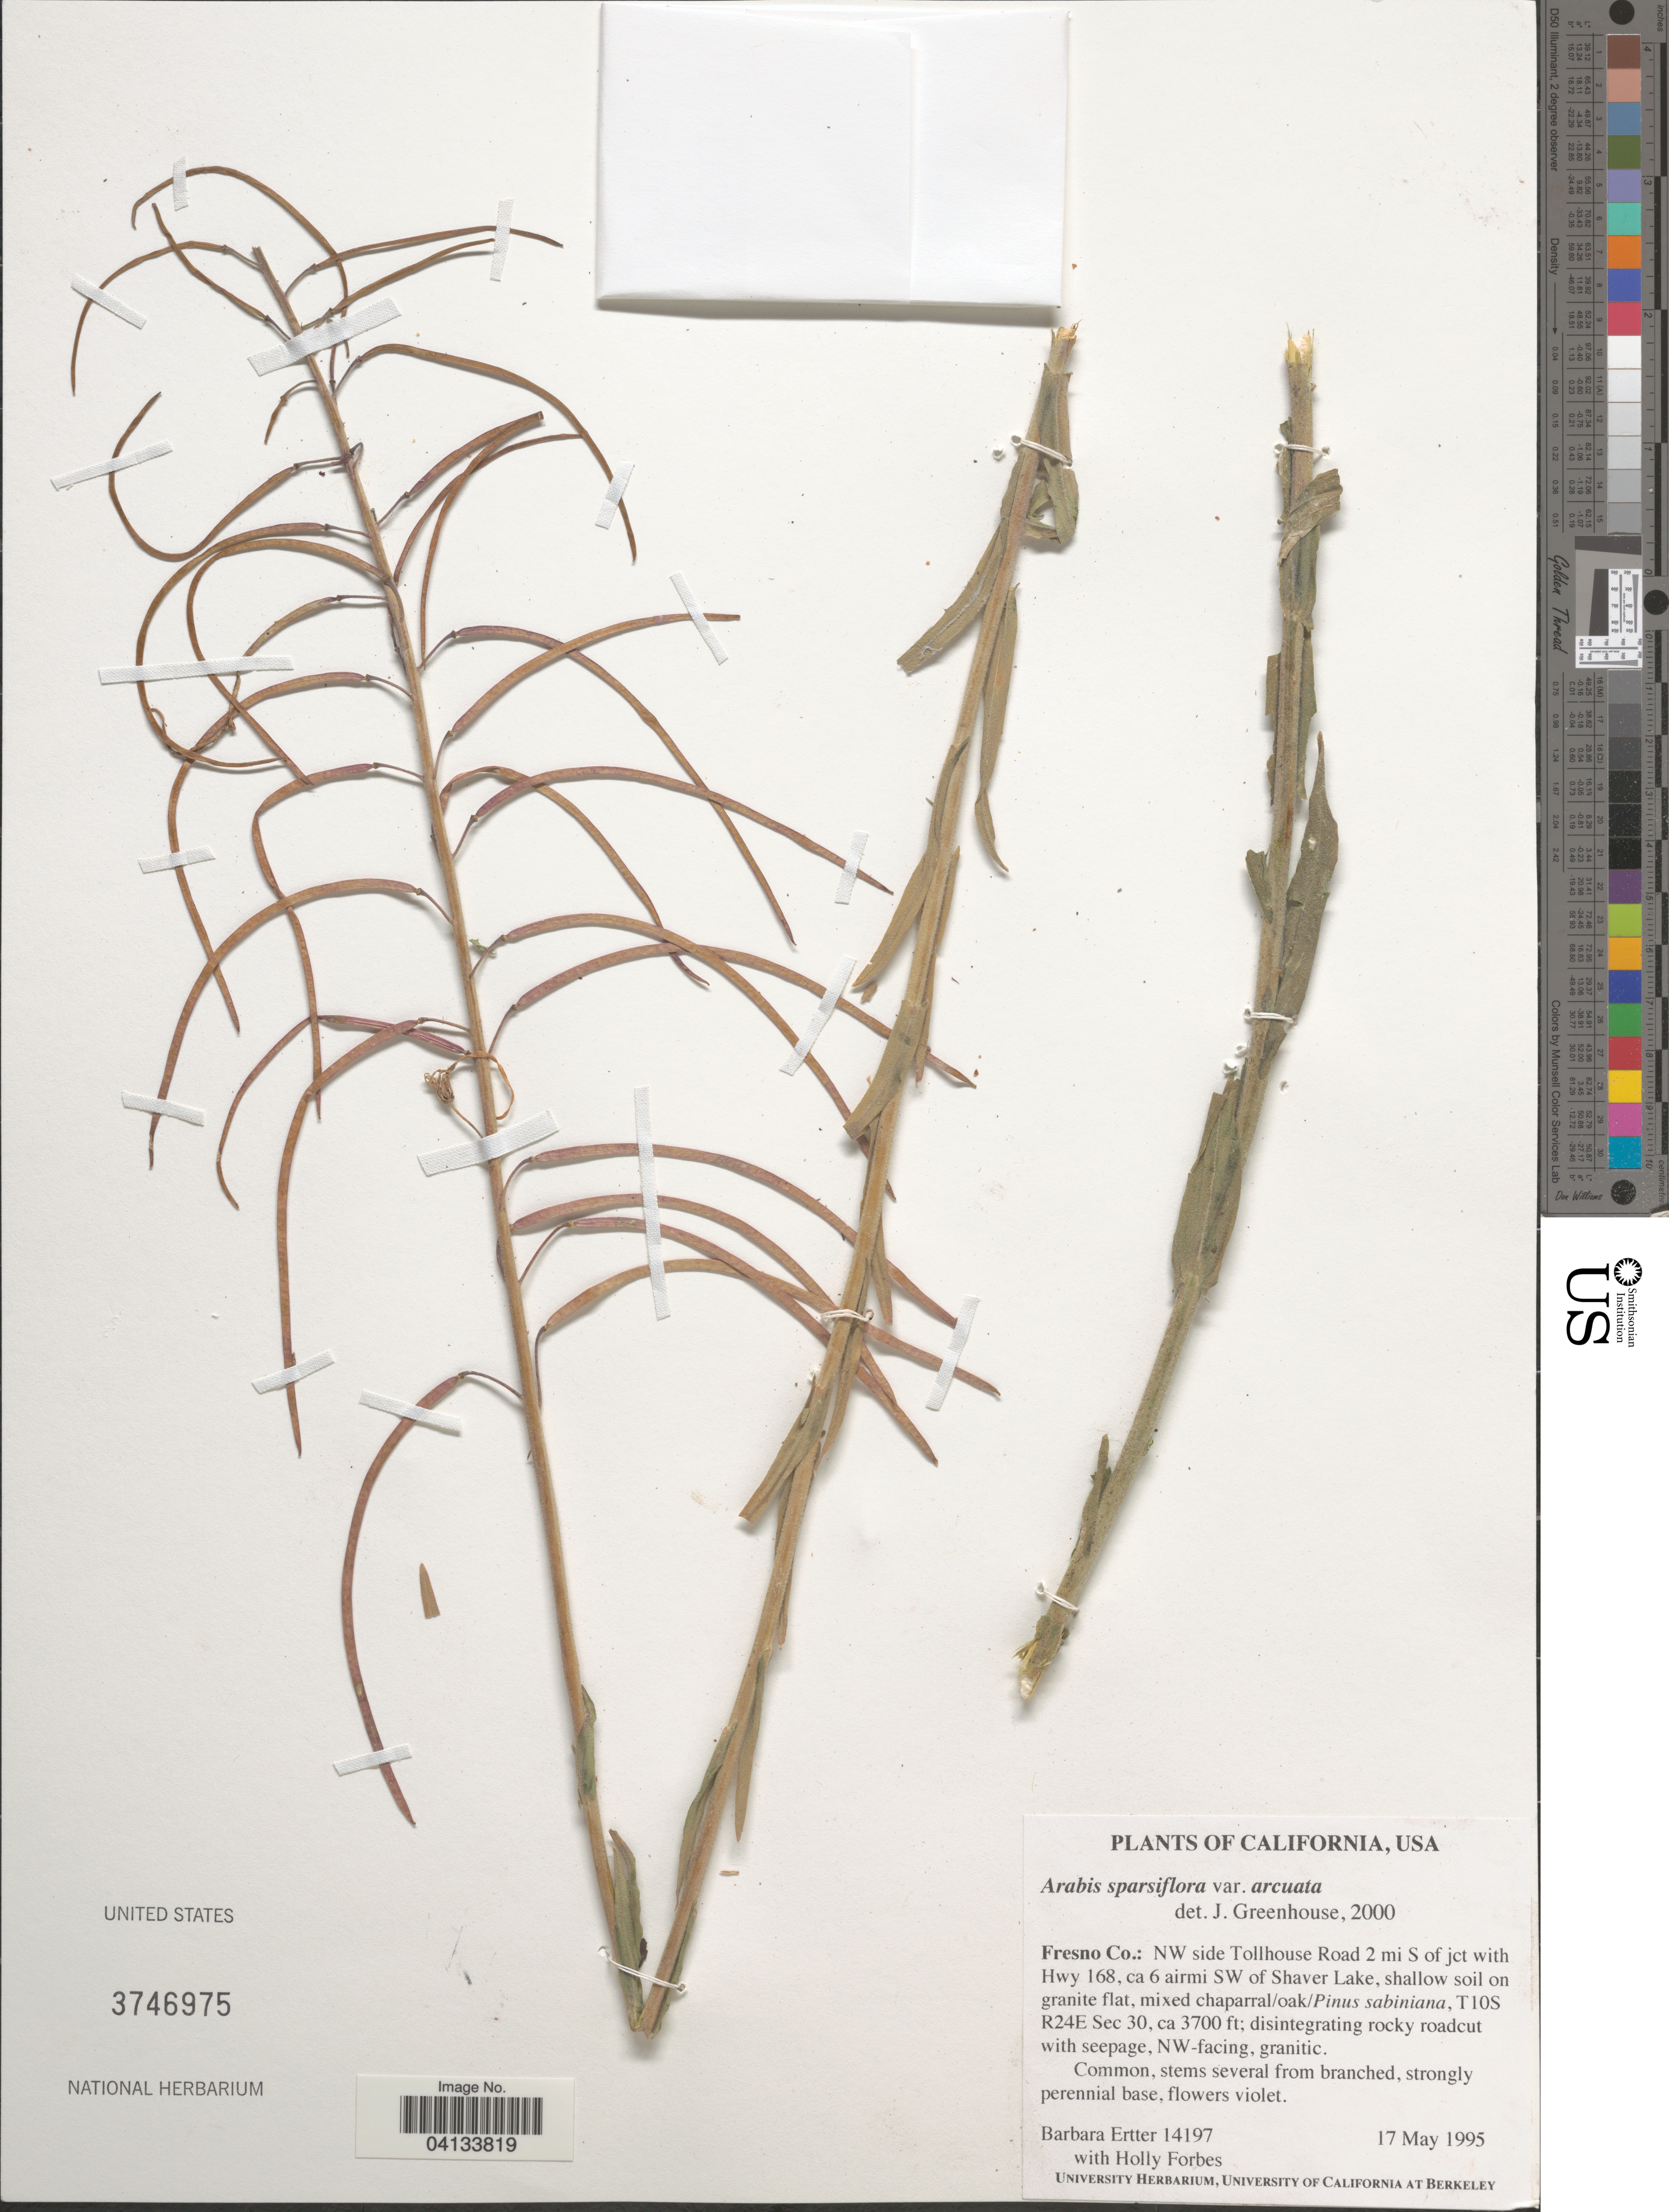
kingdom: Plantae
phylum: Tracheophyta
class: Magnoliopsida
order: Brassicales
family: Brassicaceae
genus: Arabis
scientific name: Arabis sparsiflora var. arcuata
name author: (Nutt.) Rollins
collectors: B. Ertter & H. Forbes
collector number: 14197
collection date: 1995-05-17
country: United States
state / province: California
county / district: Fresno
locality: Fresno Co.: NW side Tollhouse Road 2 mi S of jct with Hwy 168, ca 6 airmi SW of Shaver Lake, T10S R24E Sec 30. NW-facing.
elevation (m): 1128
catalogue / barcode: US 3746975